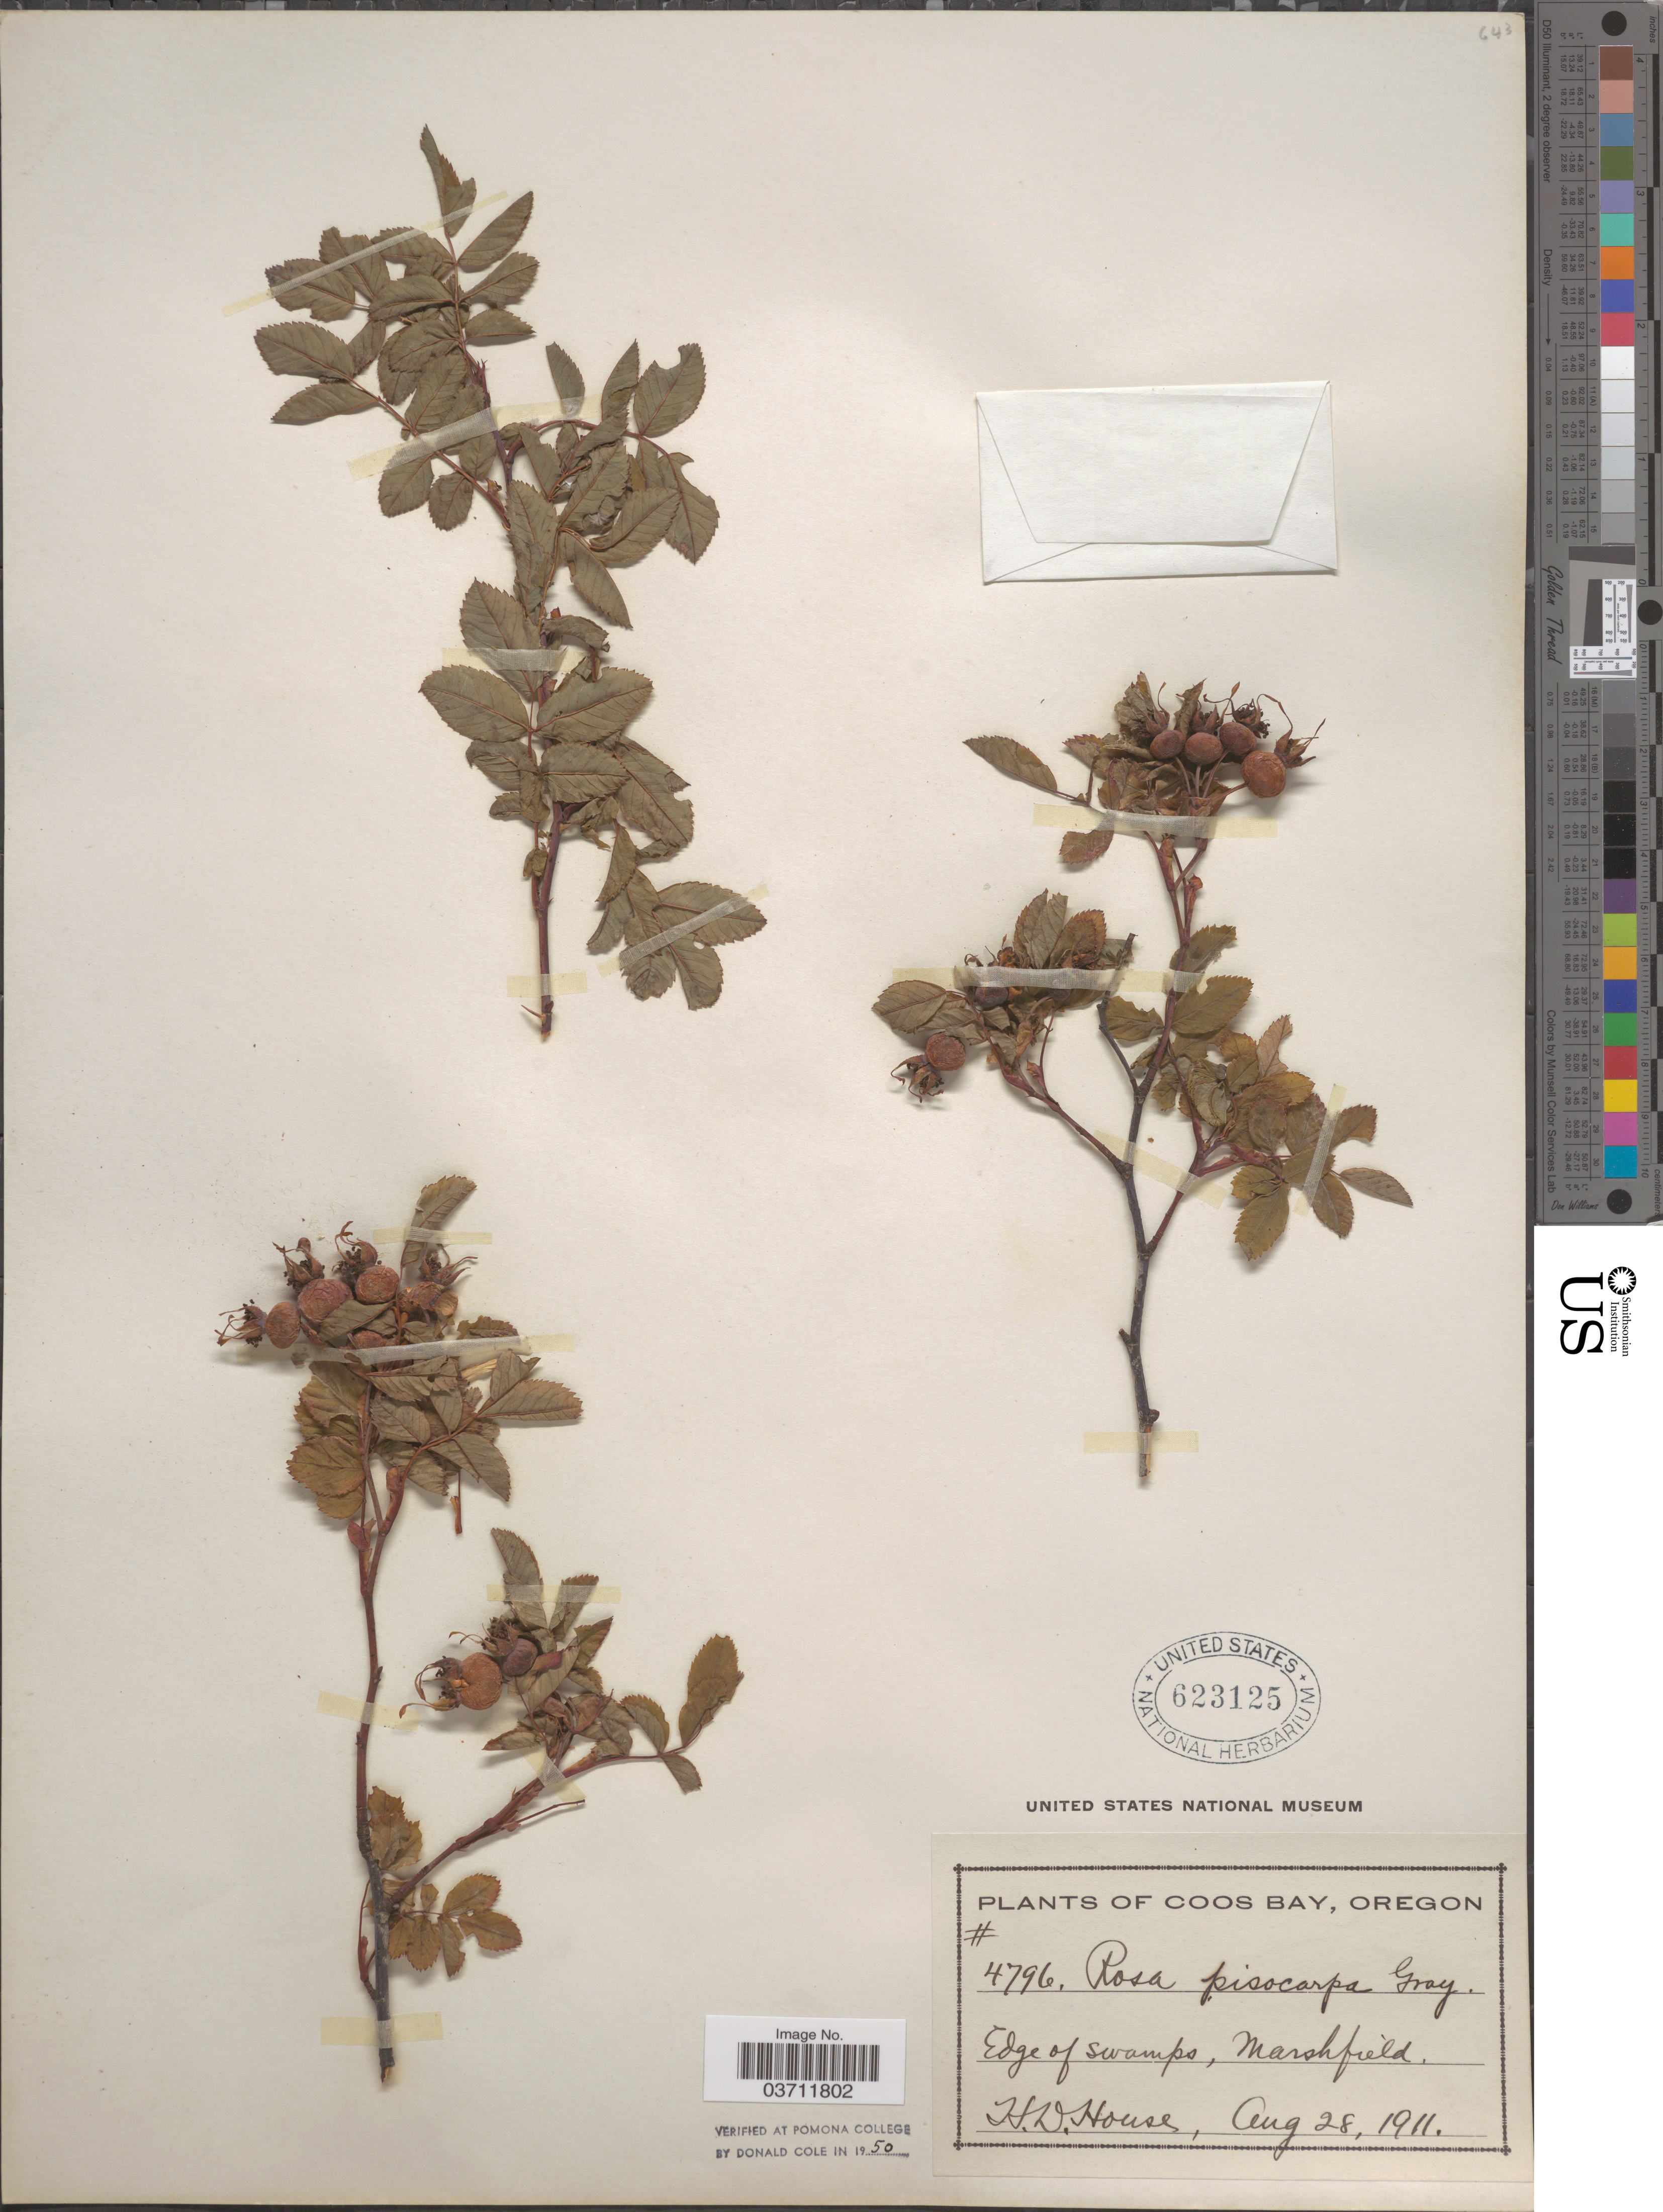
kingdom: Plantae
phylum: Tracheophyta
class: Magnoliopsida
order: Rosales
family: Rosaceae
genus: Rosa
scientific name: Rosa pisocarpa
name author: A. Gray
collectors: H. D. House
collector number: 4796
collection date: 1911-08-28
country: United States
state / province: Oregon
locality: Coos Bay. Marshfield.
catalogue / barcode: US 623125